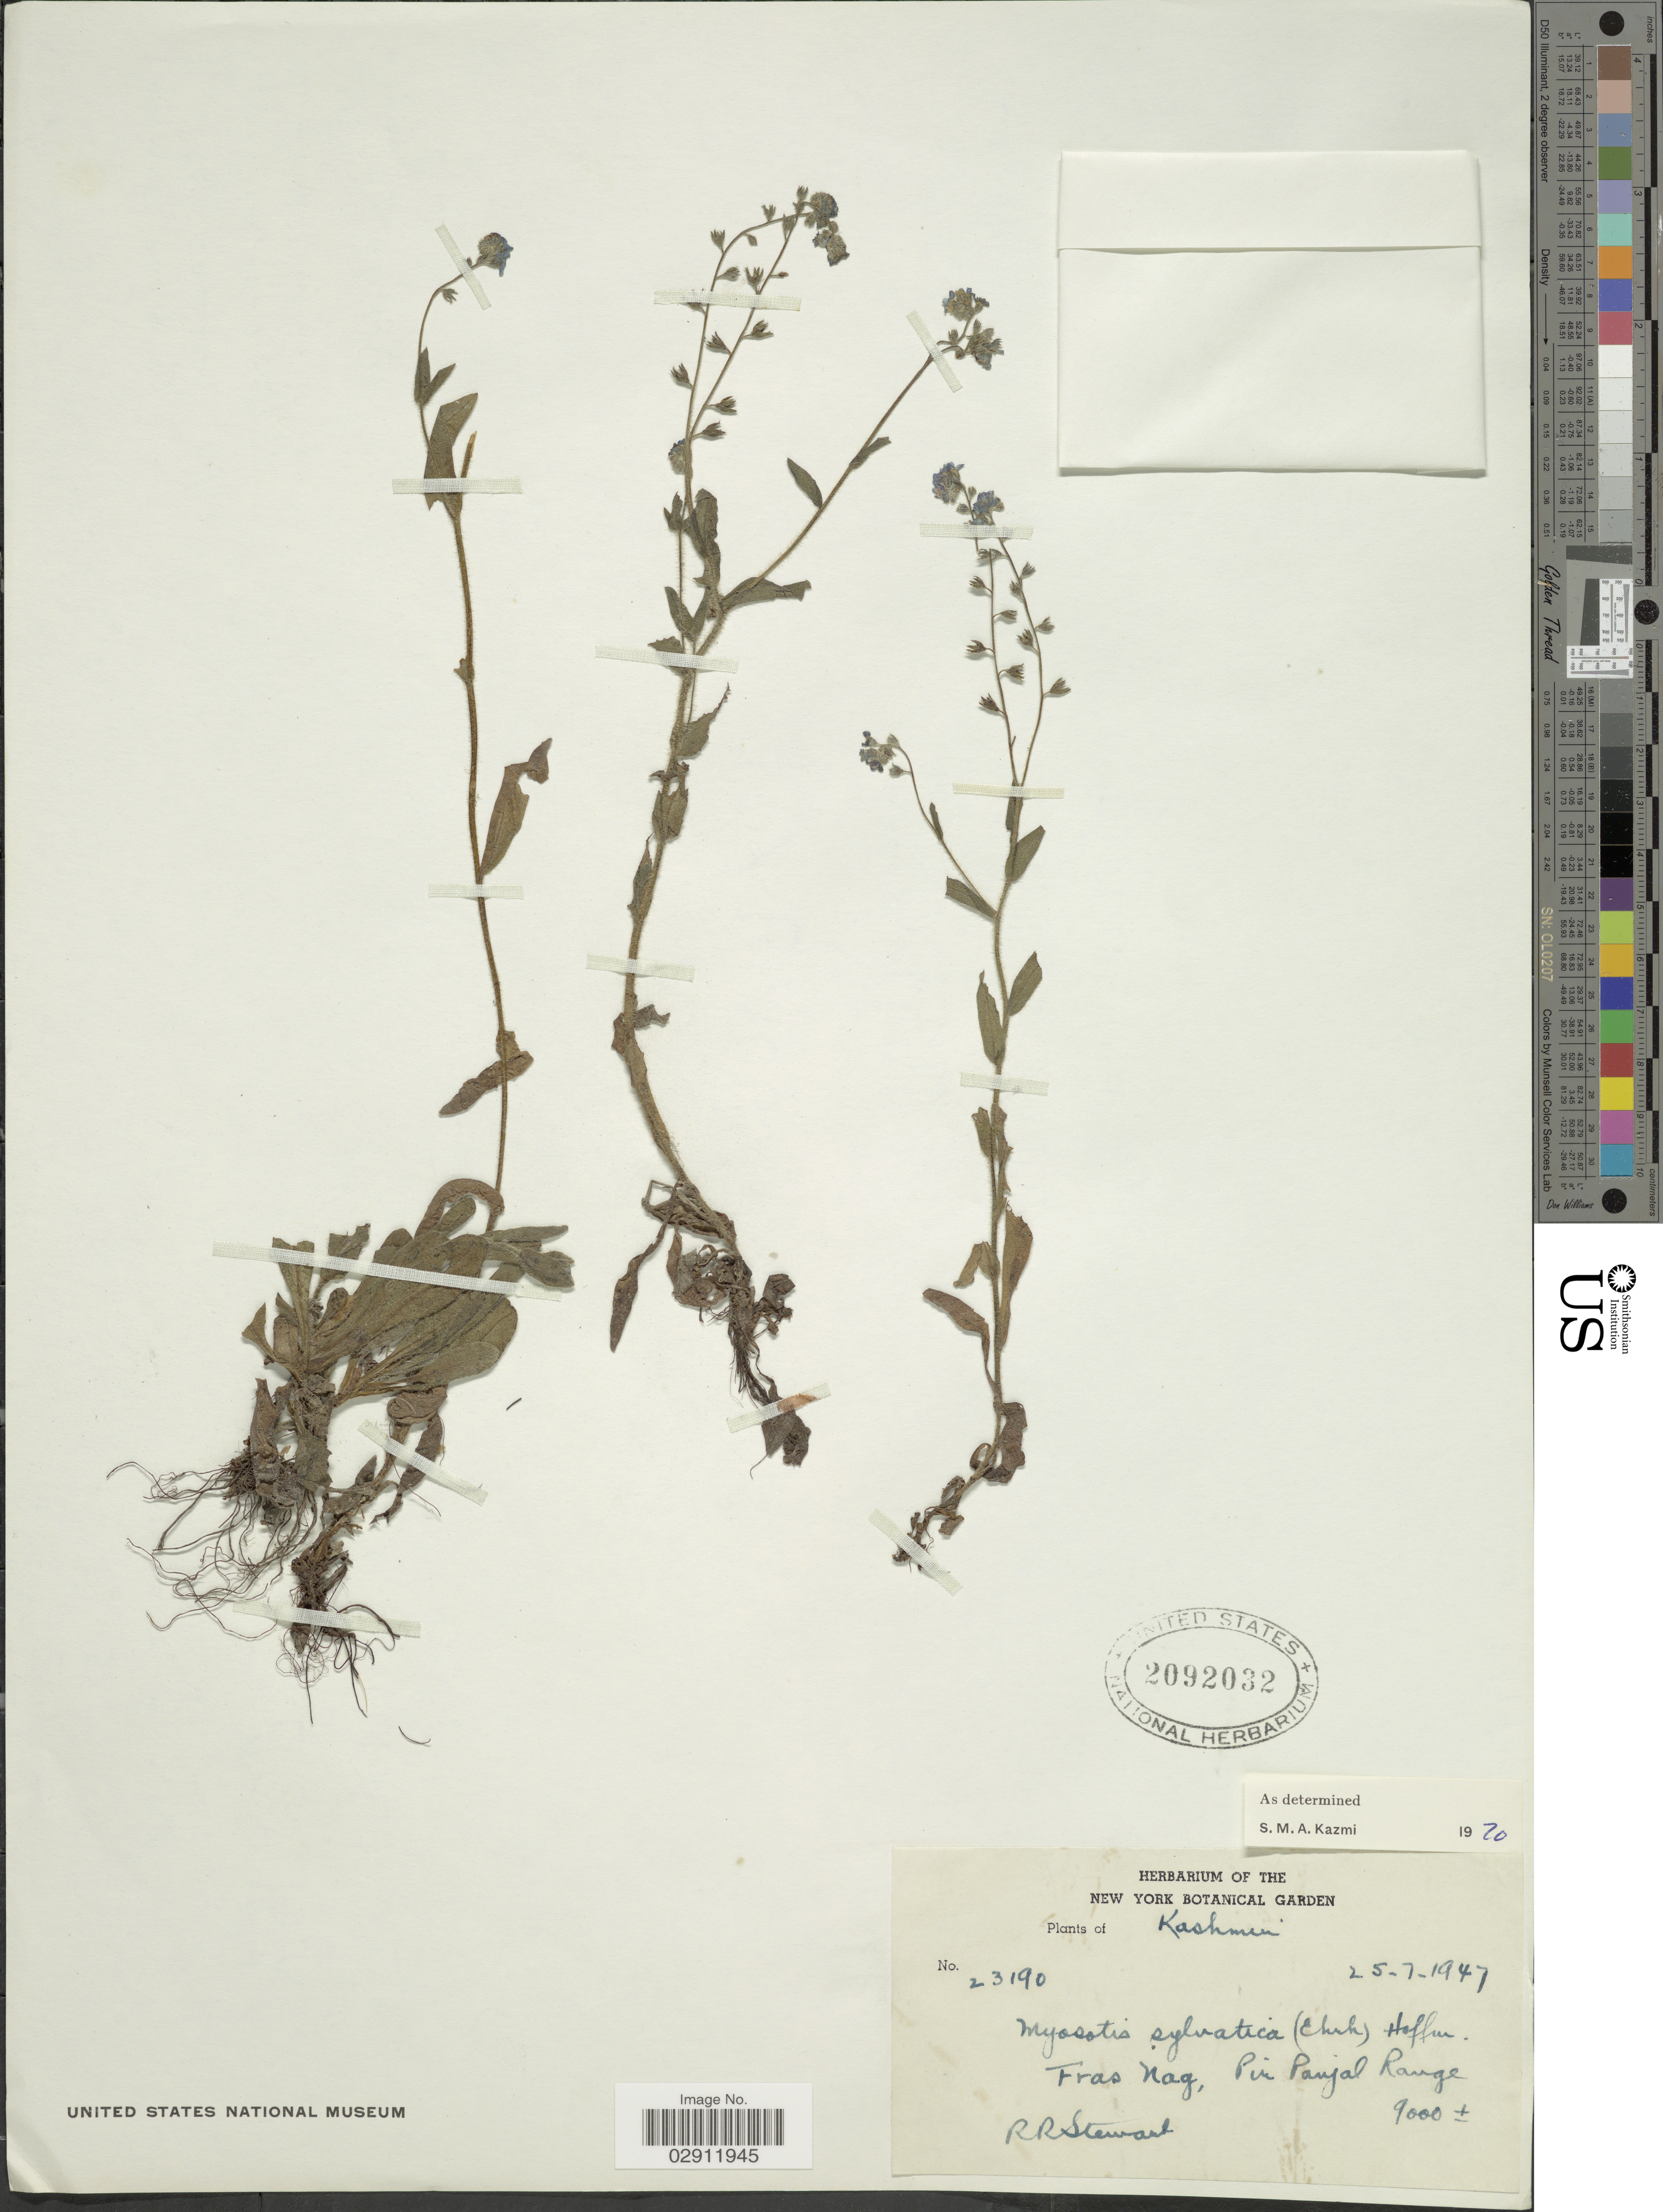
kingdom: Plantae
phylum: Tracheophyta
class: Magnoliopsida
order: Boraginales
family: Boraginaceae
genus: Myosotis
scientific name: Myosotis sylvatica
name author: Ehrh. ex Hoffm.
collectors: R. Stewart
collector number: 23190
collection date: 1947-07-25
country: India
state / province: Jammu and Kashmir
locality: Kashmir. Fras Nag. Pir Panjal Range.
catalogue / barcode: US 2092032